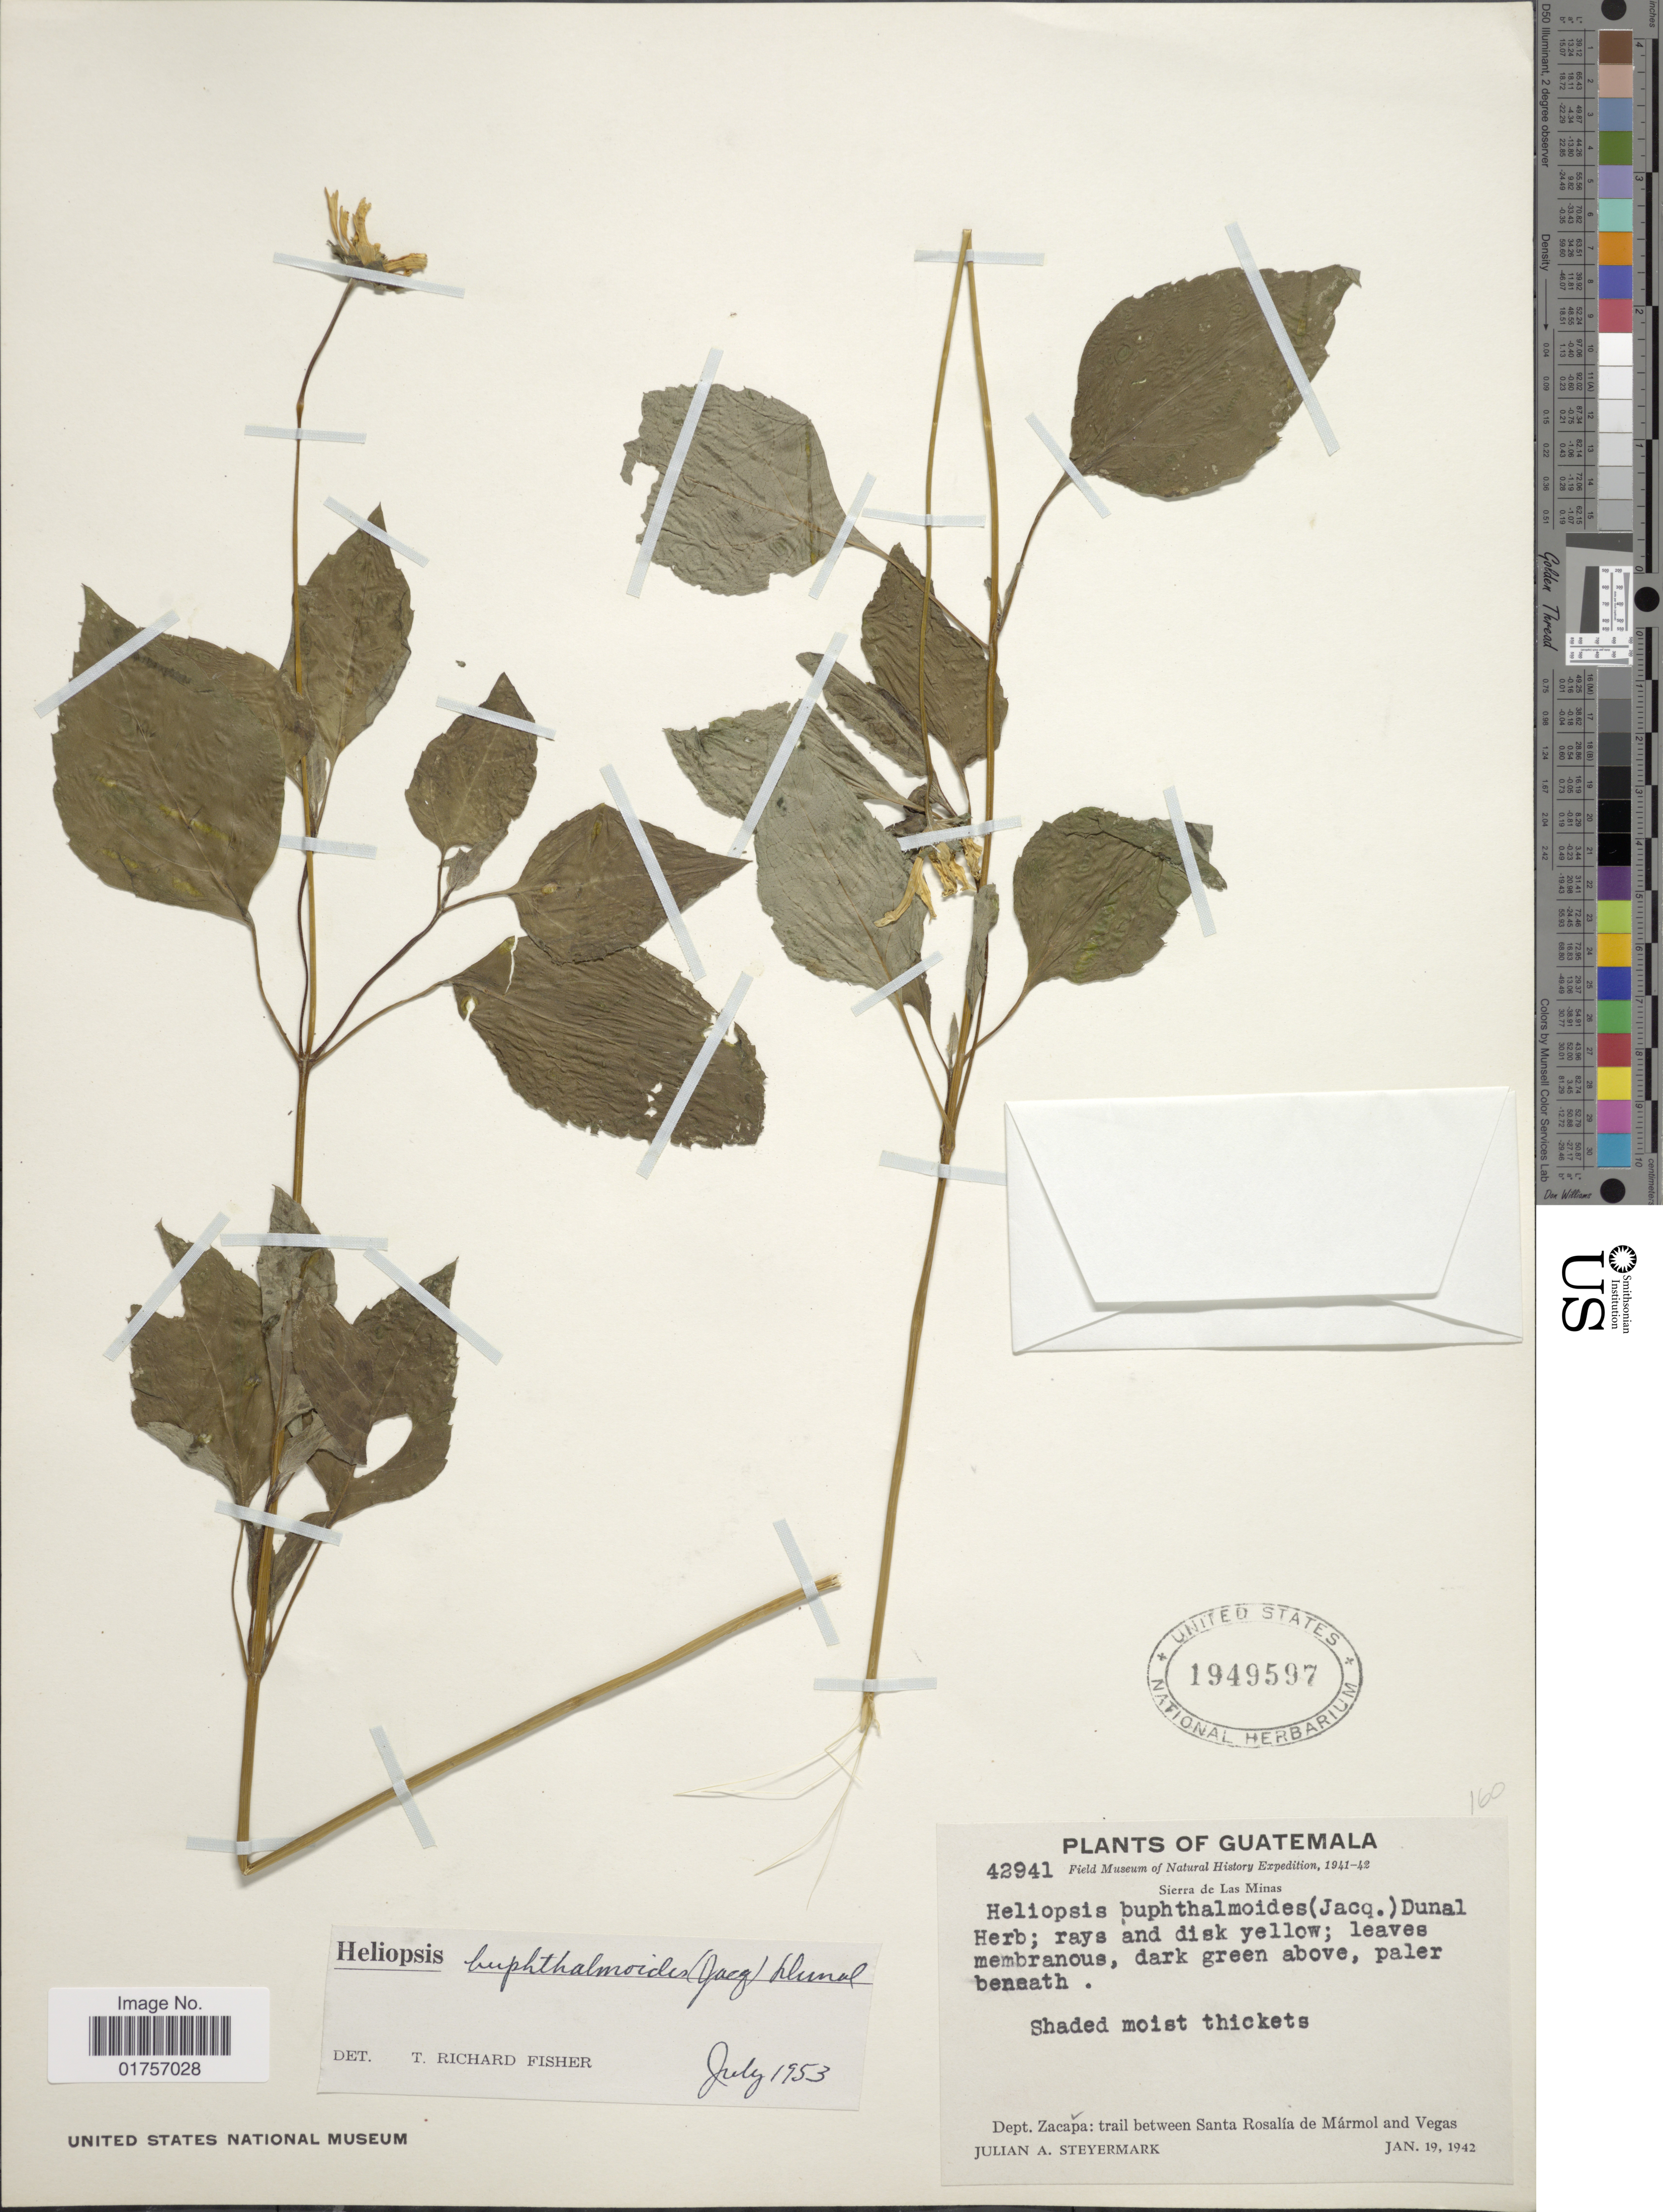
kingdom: Plantae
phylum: Tracheophyta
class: Magnoliopsida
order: Asterales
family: Asteraceae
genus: Heliopsis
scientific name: Heliopsis buphthalmoides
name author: (Jacq.) Dunal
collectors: J. Steyermark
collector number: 42941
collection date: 1942-01-19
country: Guatemala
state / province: Zacapa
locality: Trail between Santa Rosalía de Mármol and Vegas. Sierra de Las Minas [unsure placement]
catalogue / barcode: US 1949597